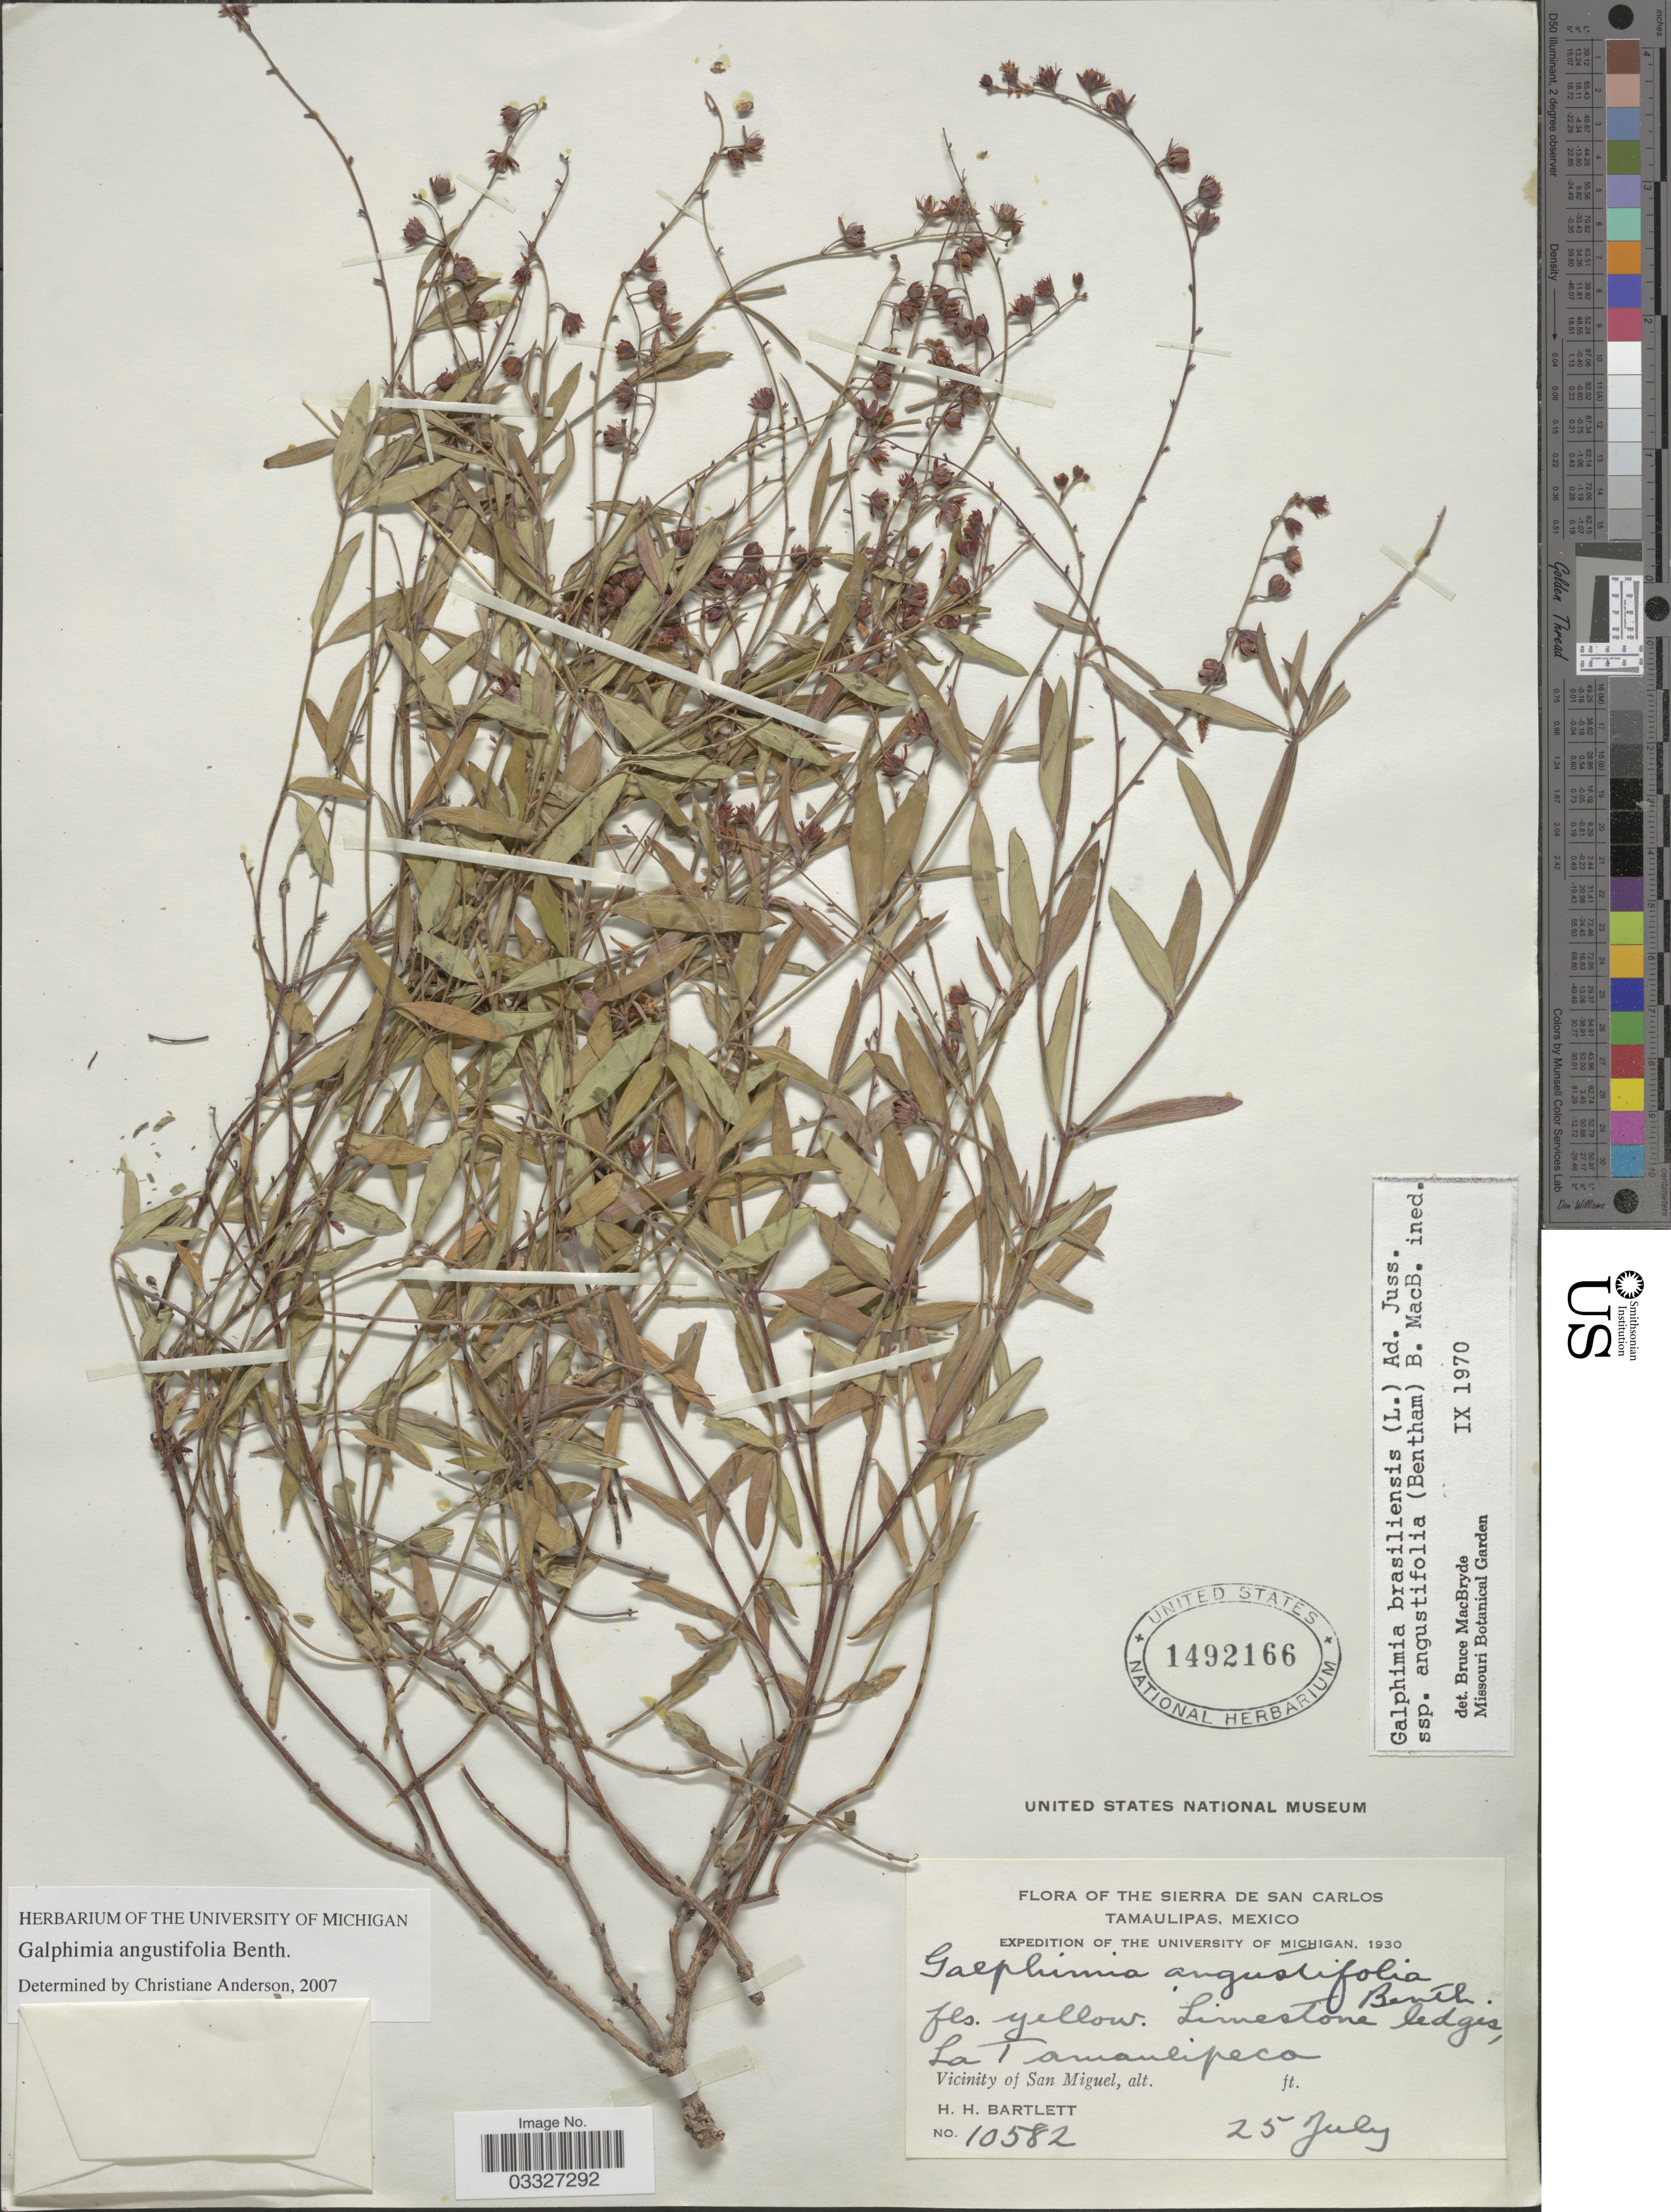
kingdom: Plantae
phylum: Tracheophyta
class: Magnoliopsida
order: Malpighiales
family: Malpighiaceae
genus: Galphimia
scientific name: Galphimia angustifolia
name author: Benth.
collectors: H. H. Bartlett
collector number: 10582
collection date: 1930-07-25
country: Mexico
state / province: Tamaulipas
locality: The Sierra de San Carlos. La Tamaulipeco. Vicinity of San Miguel.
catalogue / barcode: US 1492166